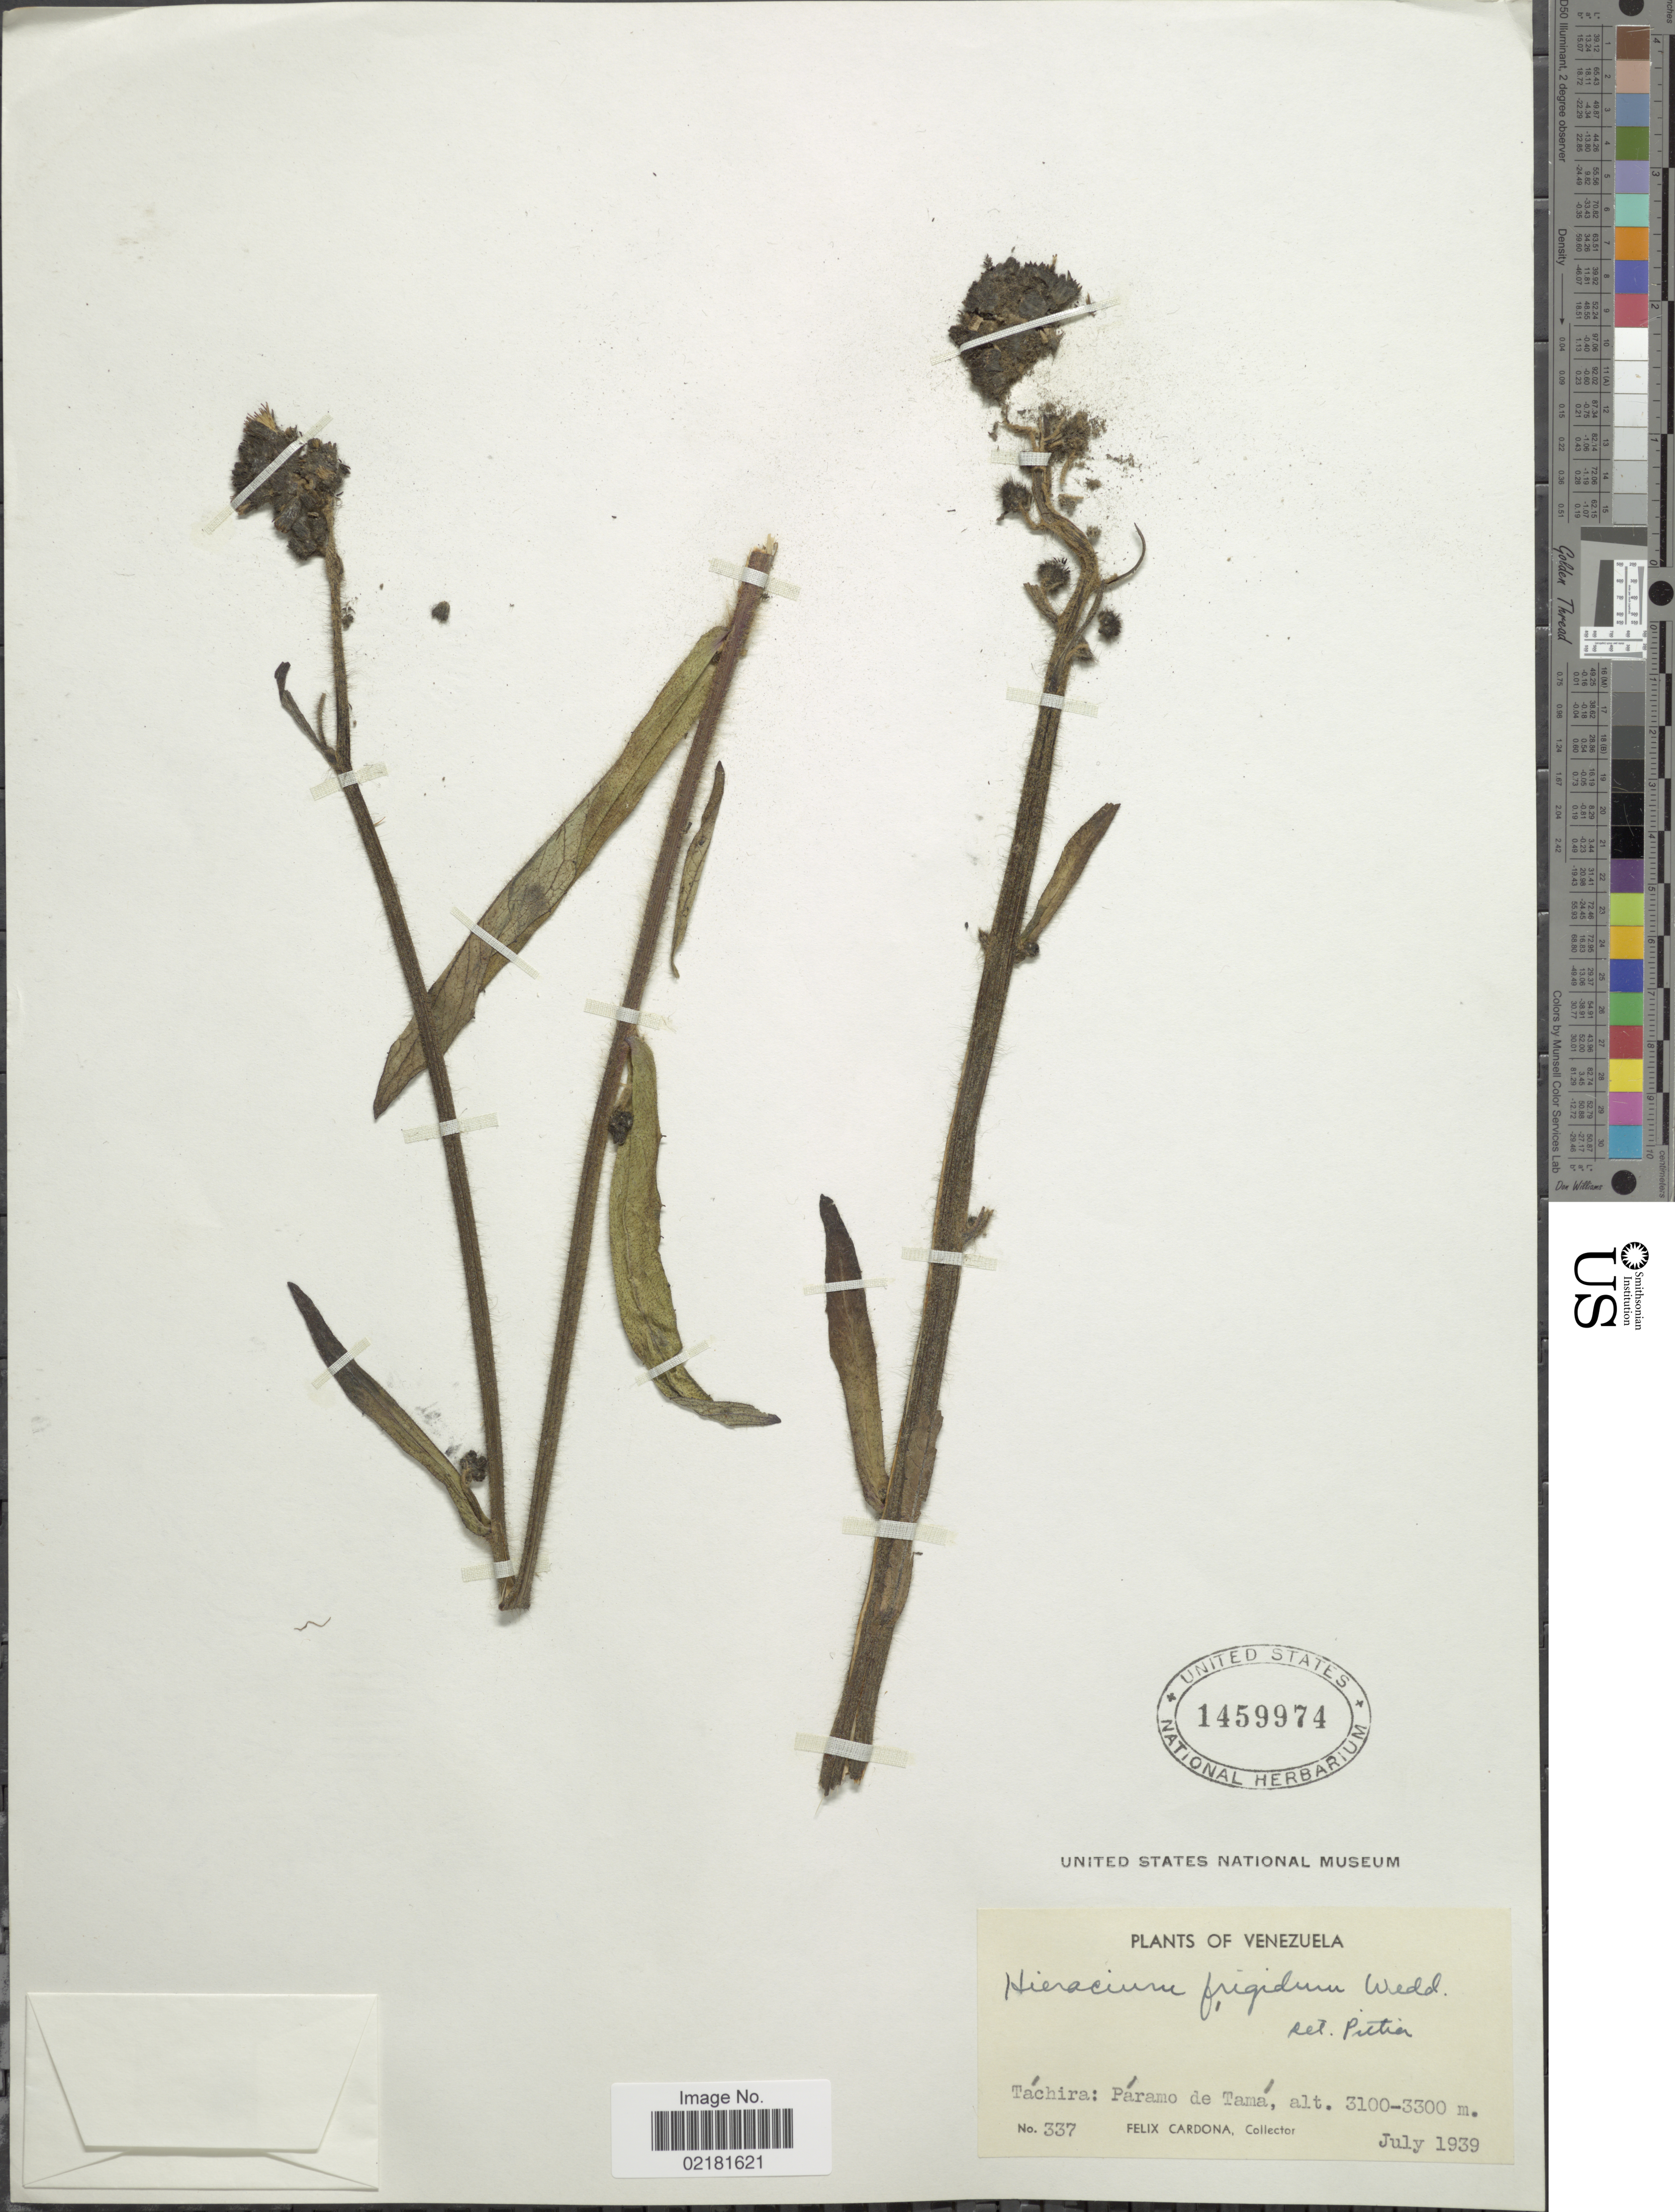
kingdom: Plantae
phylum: Tracheophyta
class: Magnoliopsida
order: Asterales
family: Asteraceae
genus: Hieracium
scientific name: Hieracium jubatum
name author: Fr.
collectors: F. Cardona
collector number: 337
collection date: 1939-07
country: Venezuela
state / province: Tachira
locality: Paramo de Tama.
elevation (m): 3100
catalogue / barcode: US 1459974